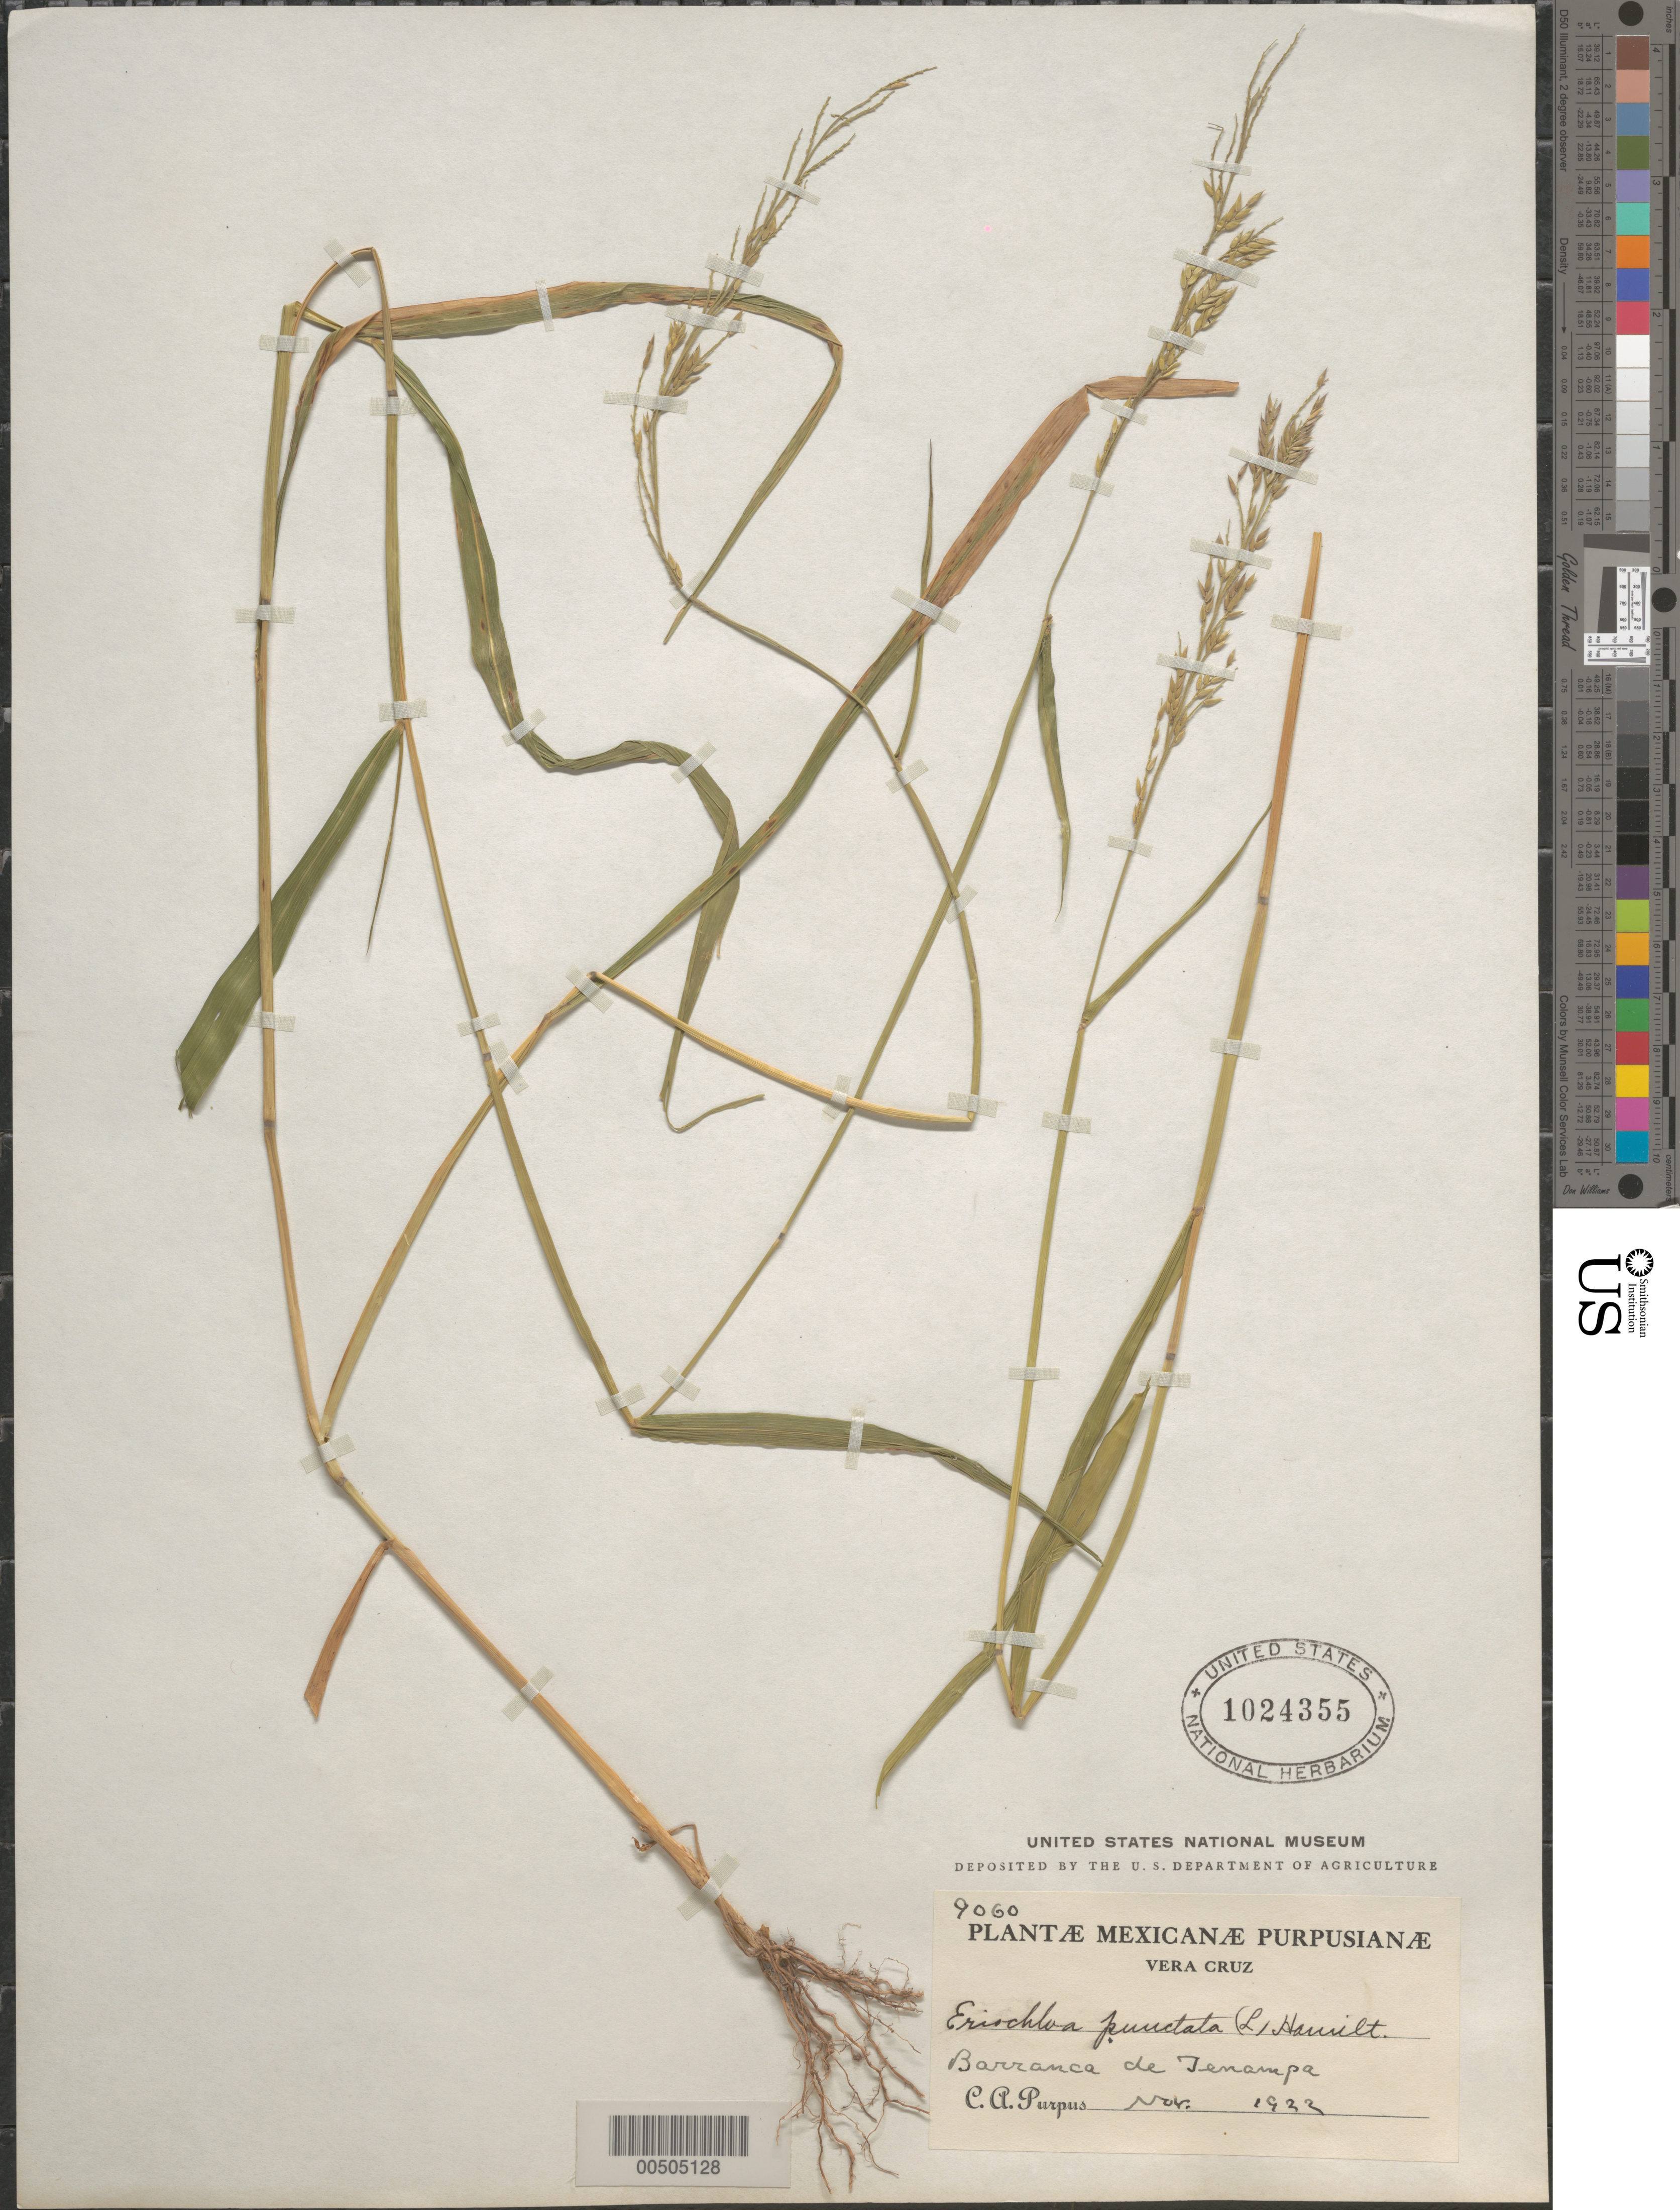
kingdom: Plantae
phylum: Tracheophyta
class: Liliopsida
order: Poales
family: Poaceae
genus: Eriochloa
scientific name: Eriochloa punctata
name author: (L.) Desv. ex Ham.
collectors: C. A. Purpus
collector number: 9060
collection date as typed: Nov 1922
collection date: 1922-11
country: Mexico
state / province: Veracruz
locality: Barranca de Tenampa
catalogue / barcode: US 1024355